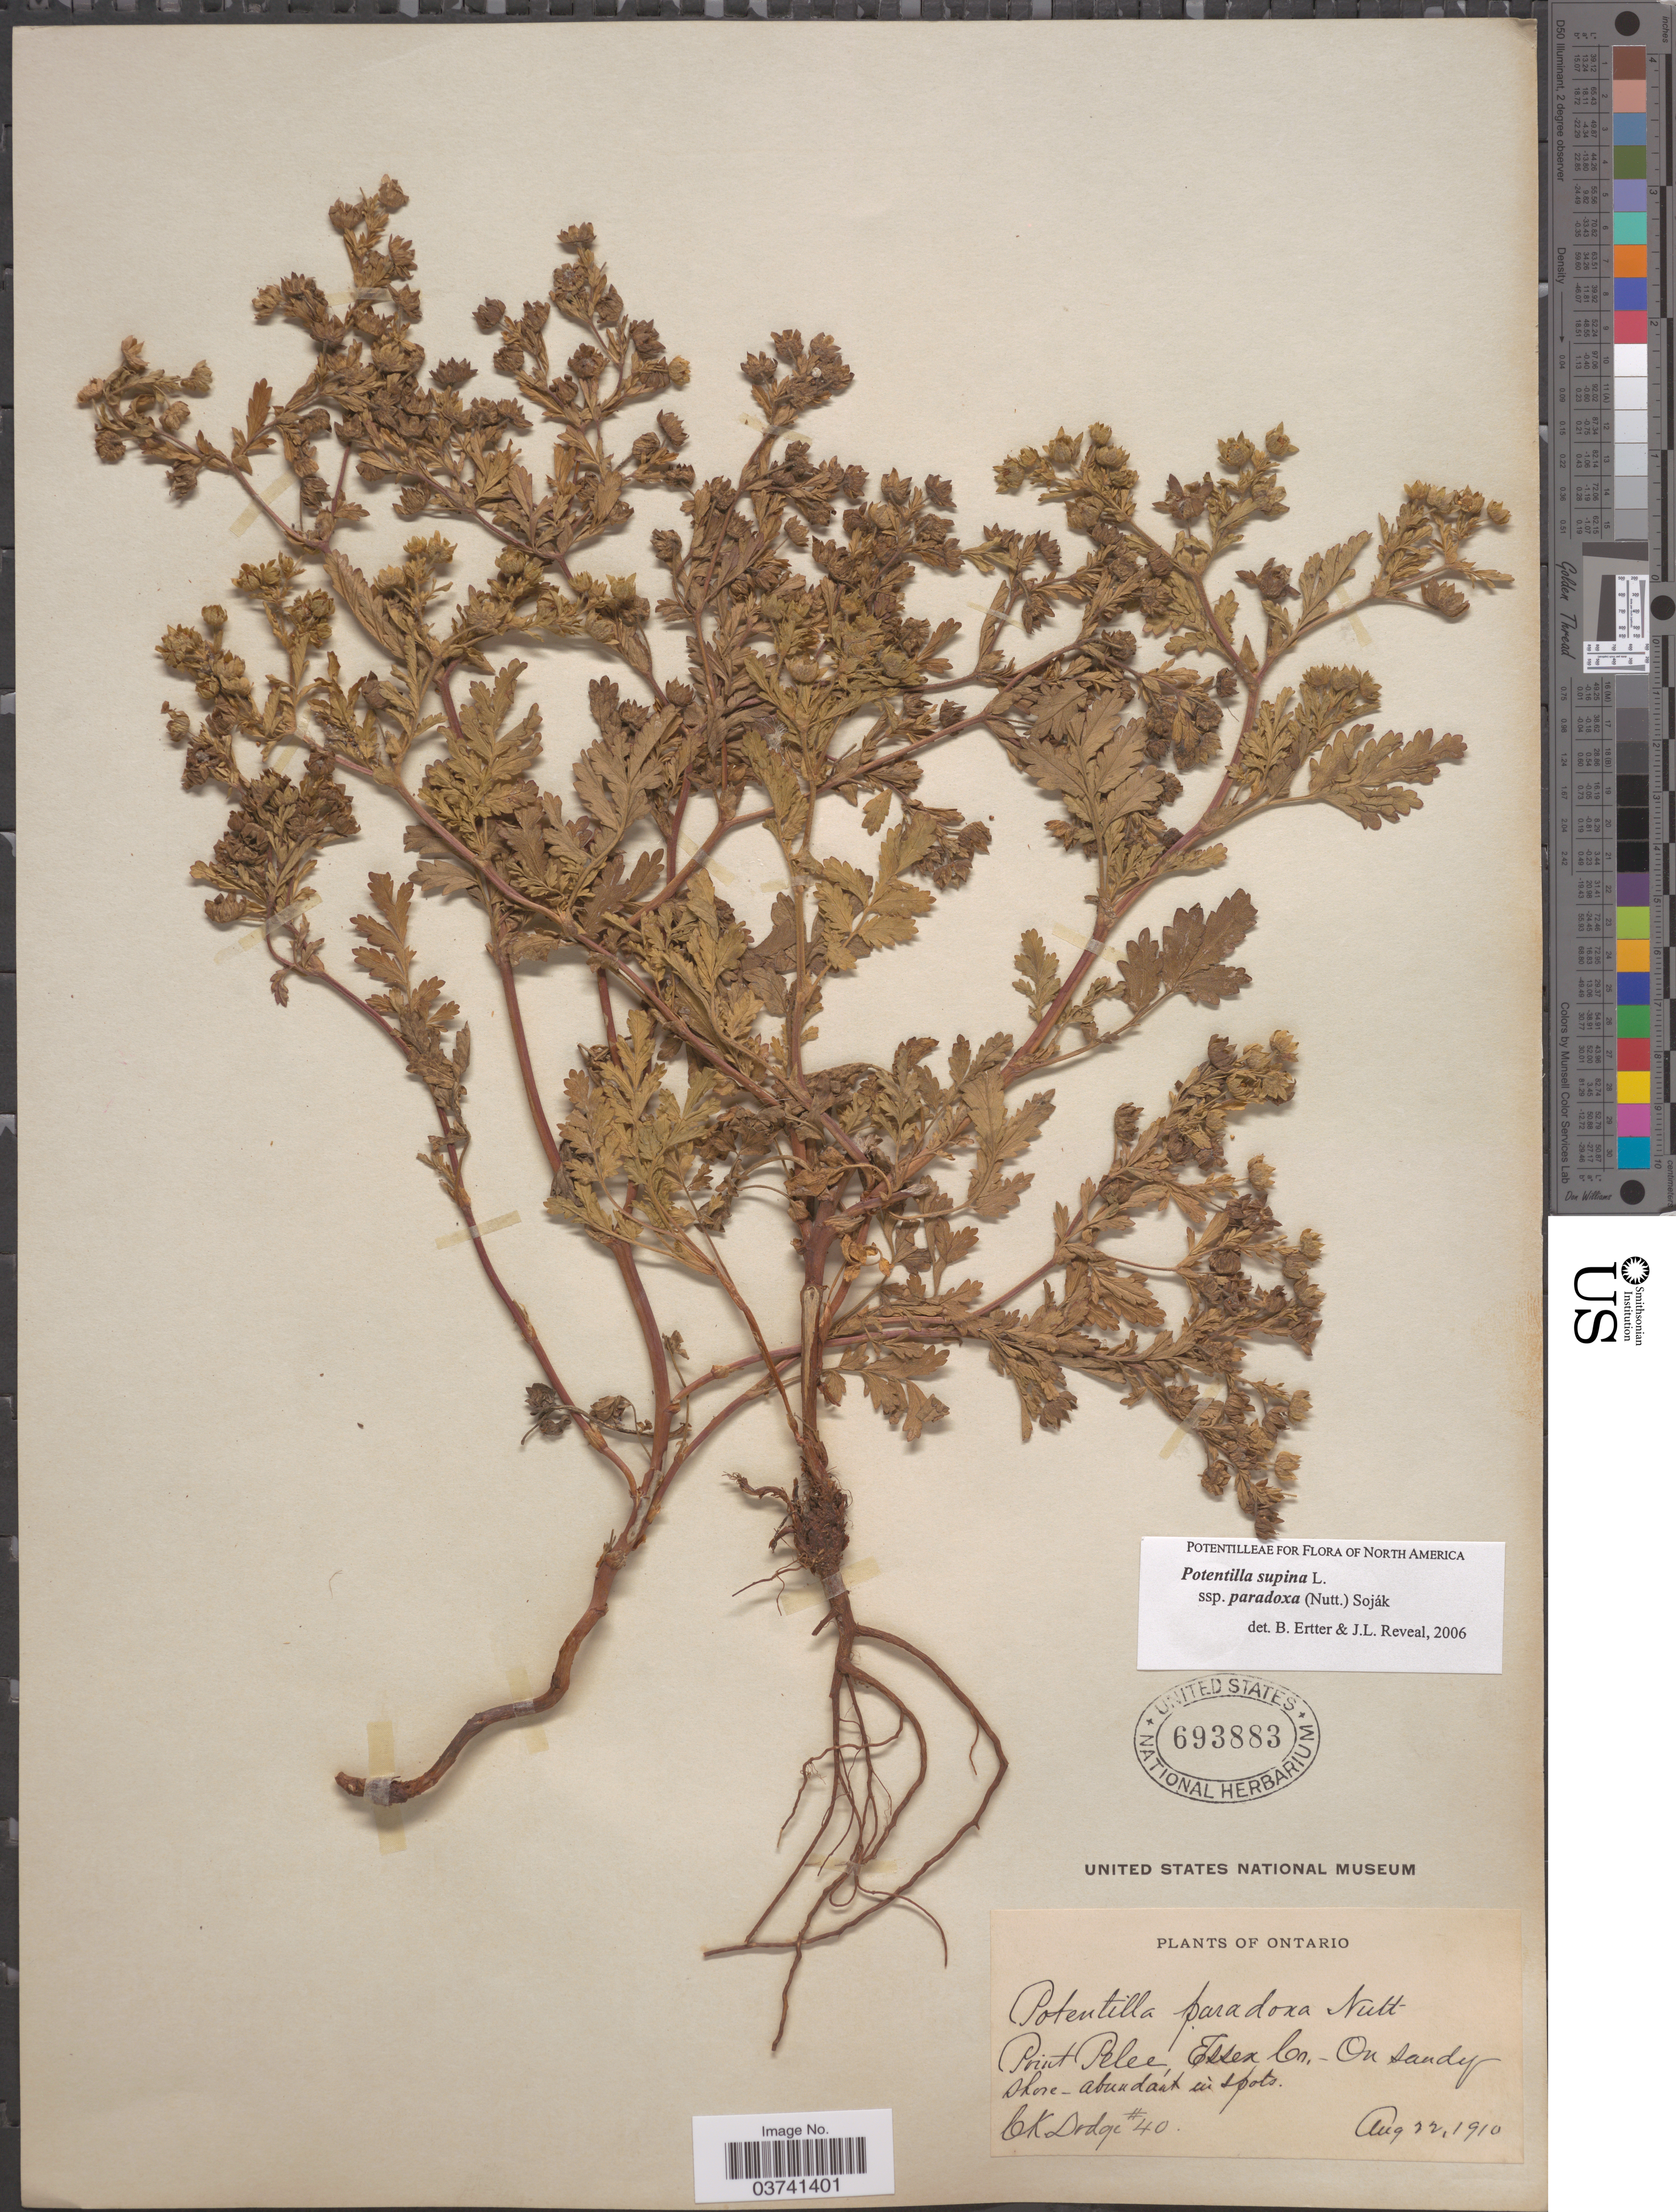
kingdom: Plantae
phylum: Tracheophyta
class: Magnoliopsida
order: Rosales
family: Rosaceae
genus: Potentilla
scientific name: Potentilla supina subsp. paradoxa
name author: (Nutt.) Soják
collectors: C. Dodge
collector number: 40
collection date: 1910-08-22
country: Canada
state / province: Ontario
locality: Print Pelee, Essex Co.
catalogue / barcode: US 693883